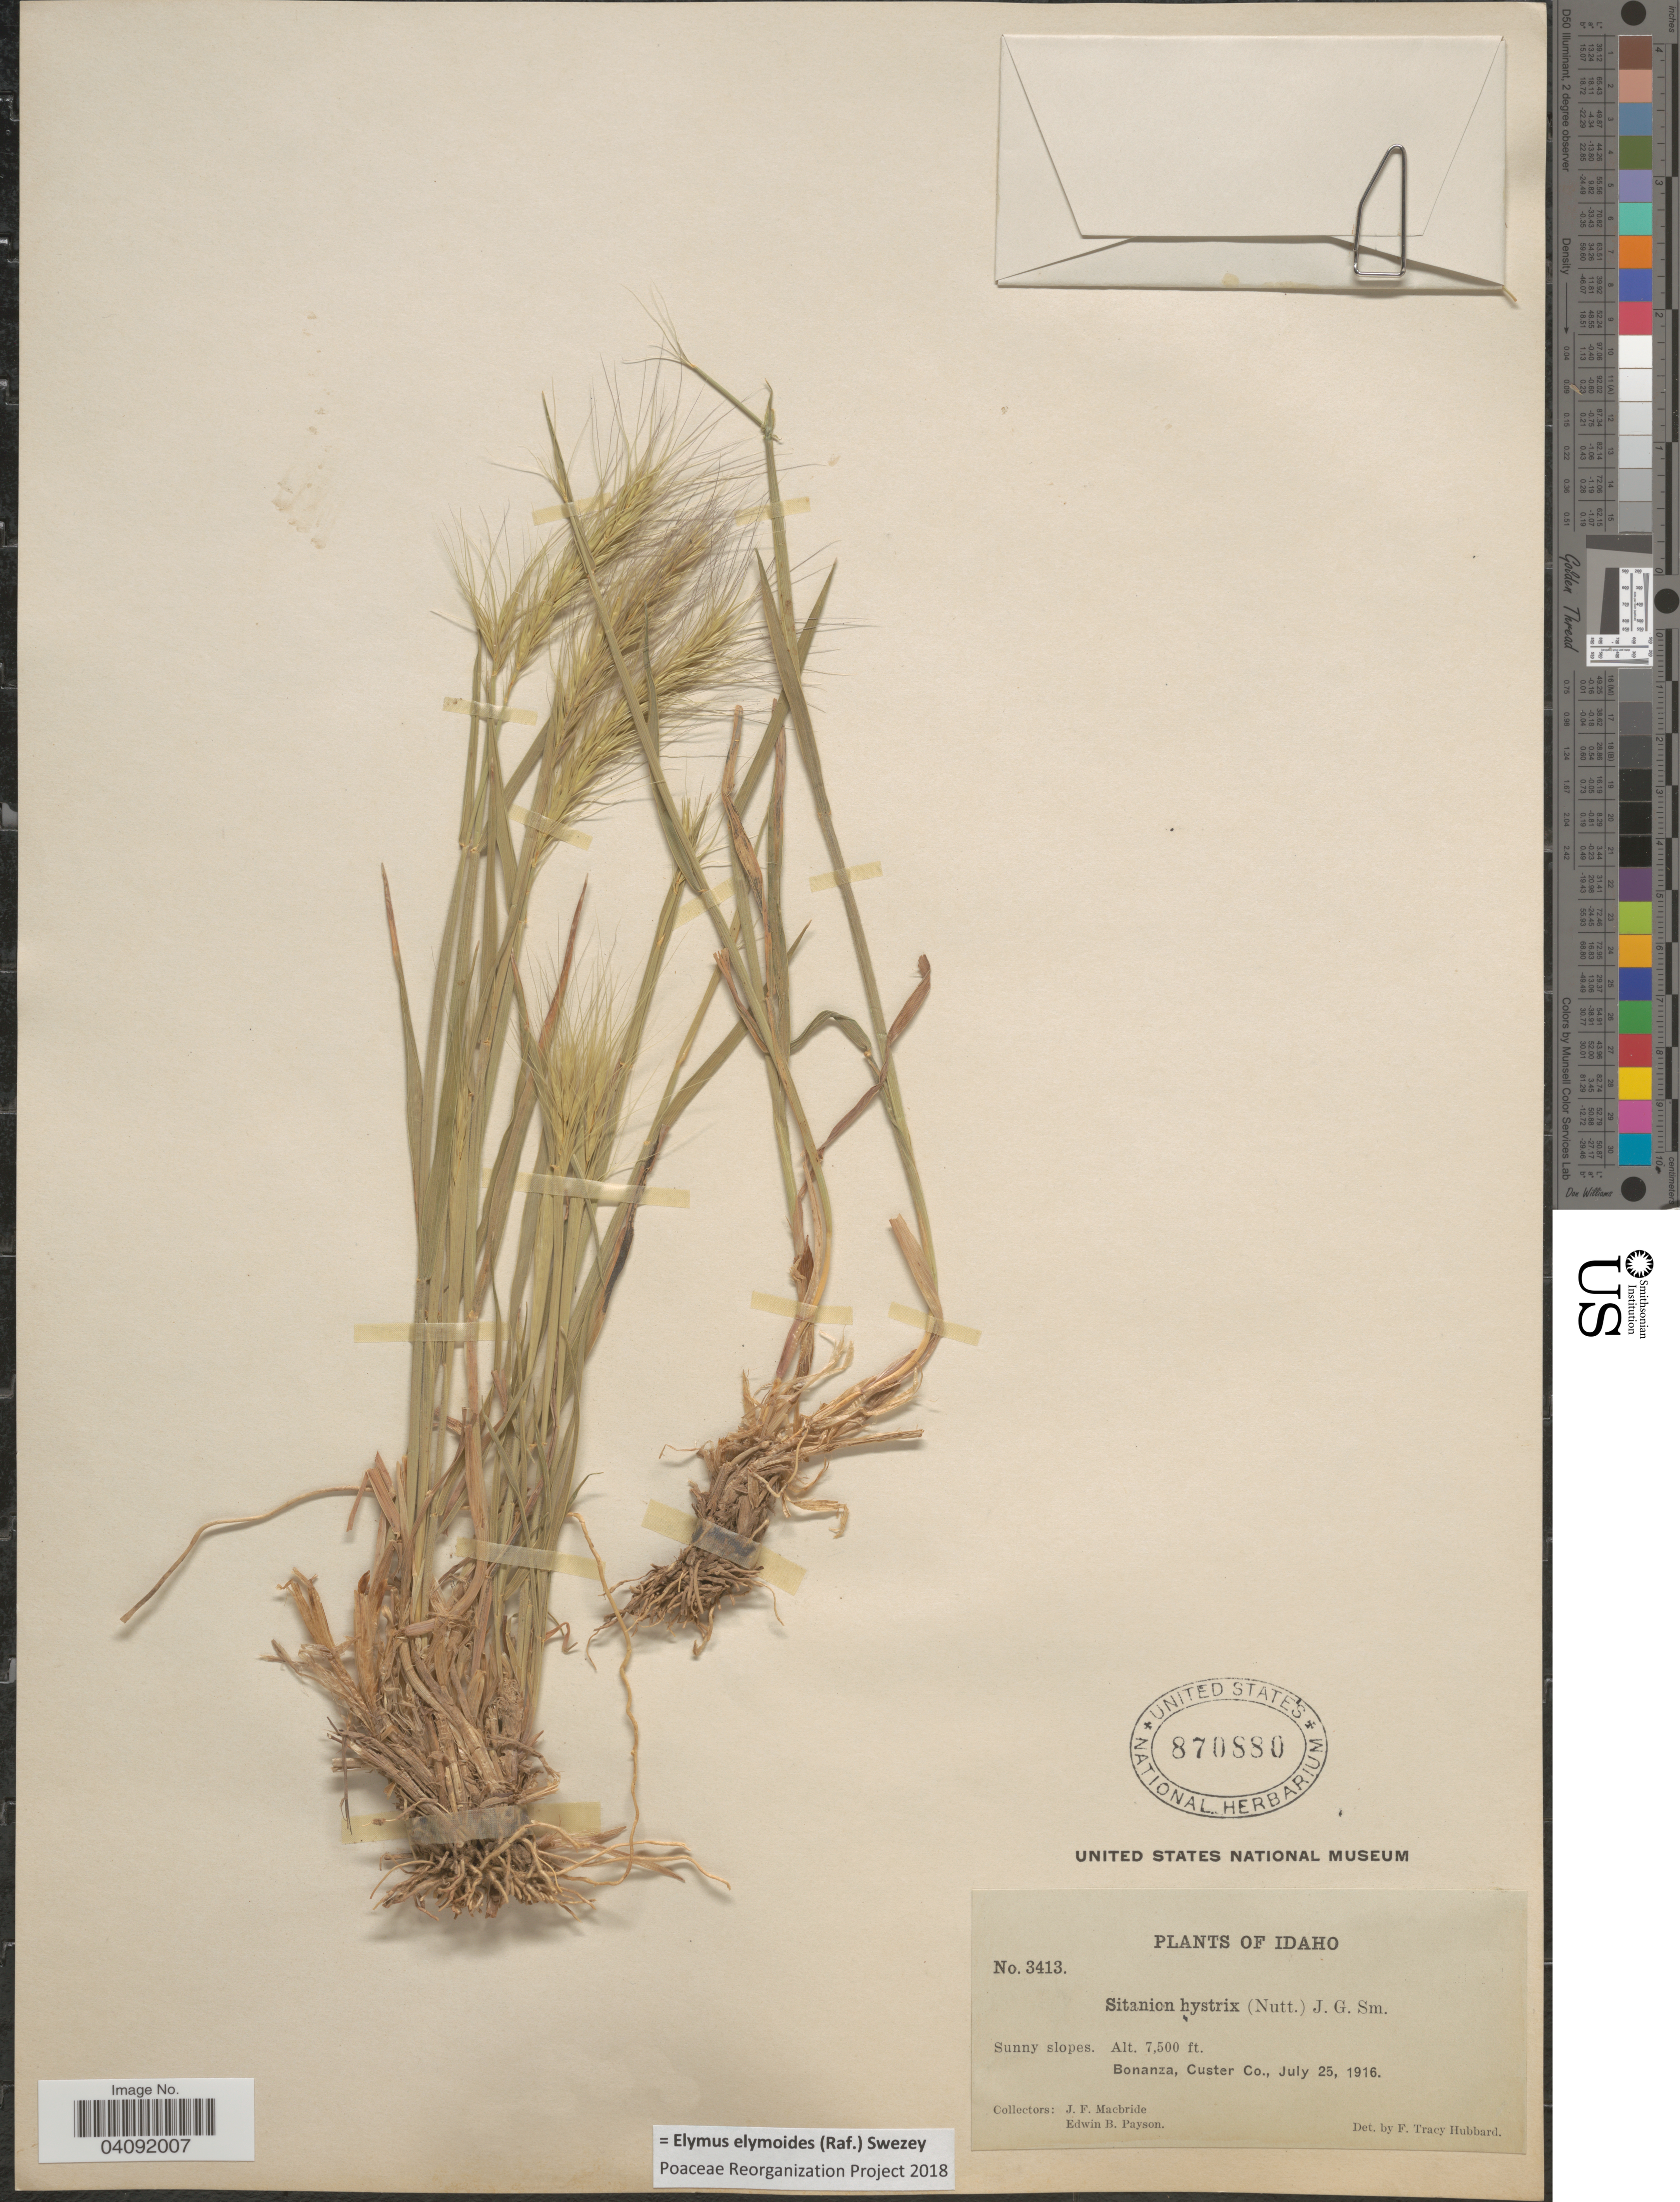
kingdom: Plantae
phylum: Tracheophyta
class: Liliopsida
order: Poales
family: Poaceae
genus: Elymus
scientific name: Elymus elymoides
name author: (Raf.) Swezey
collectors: J. F. Macbride & E. B. Payson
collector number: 3413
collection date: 1916-07-25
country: United States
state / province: Idaho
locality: Sunny slopes. Bonanza, Custer Co.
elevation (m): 2286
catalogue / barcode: US 870880